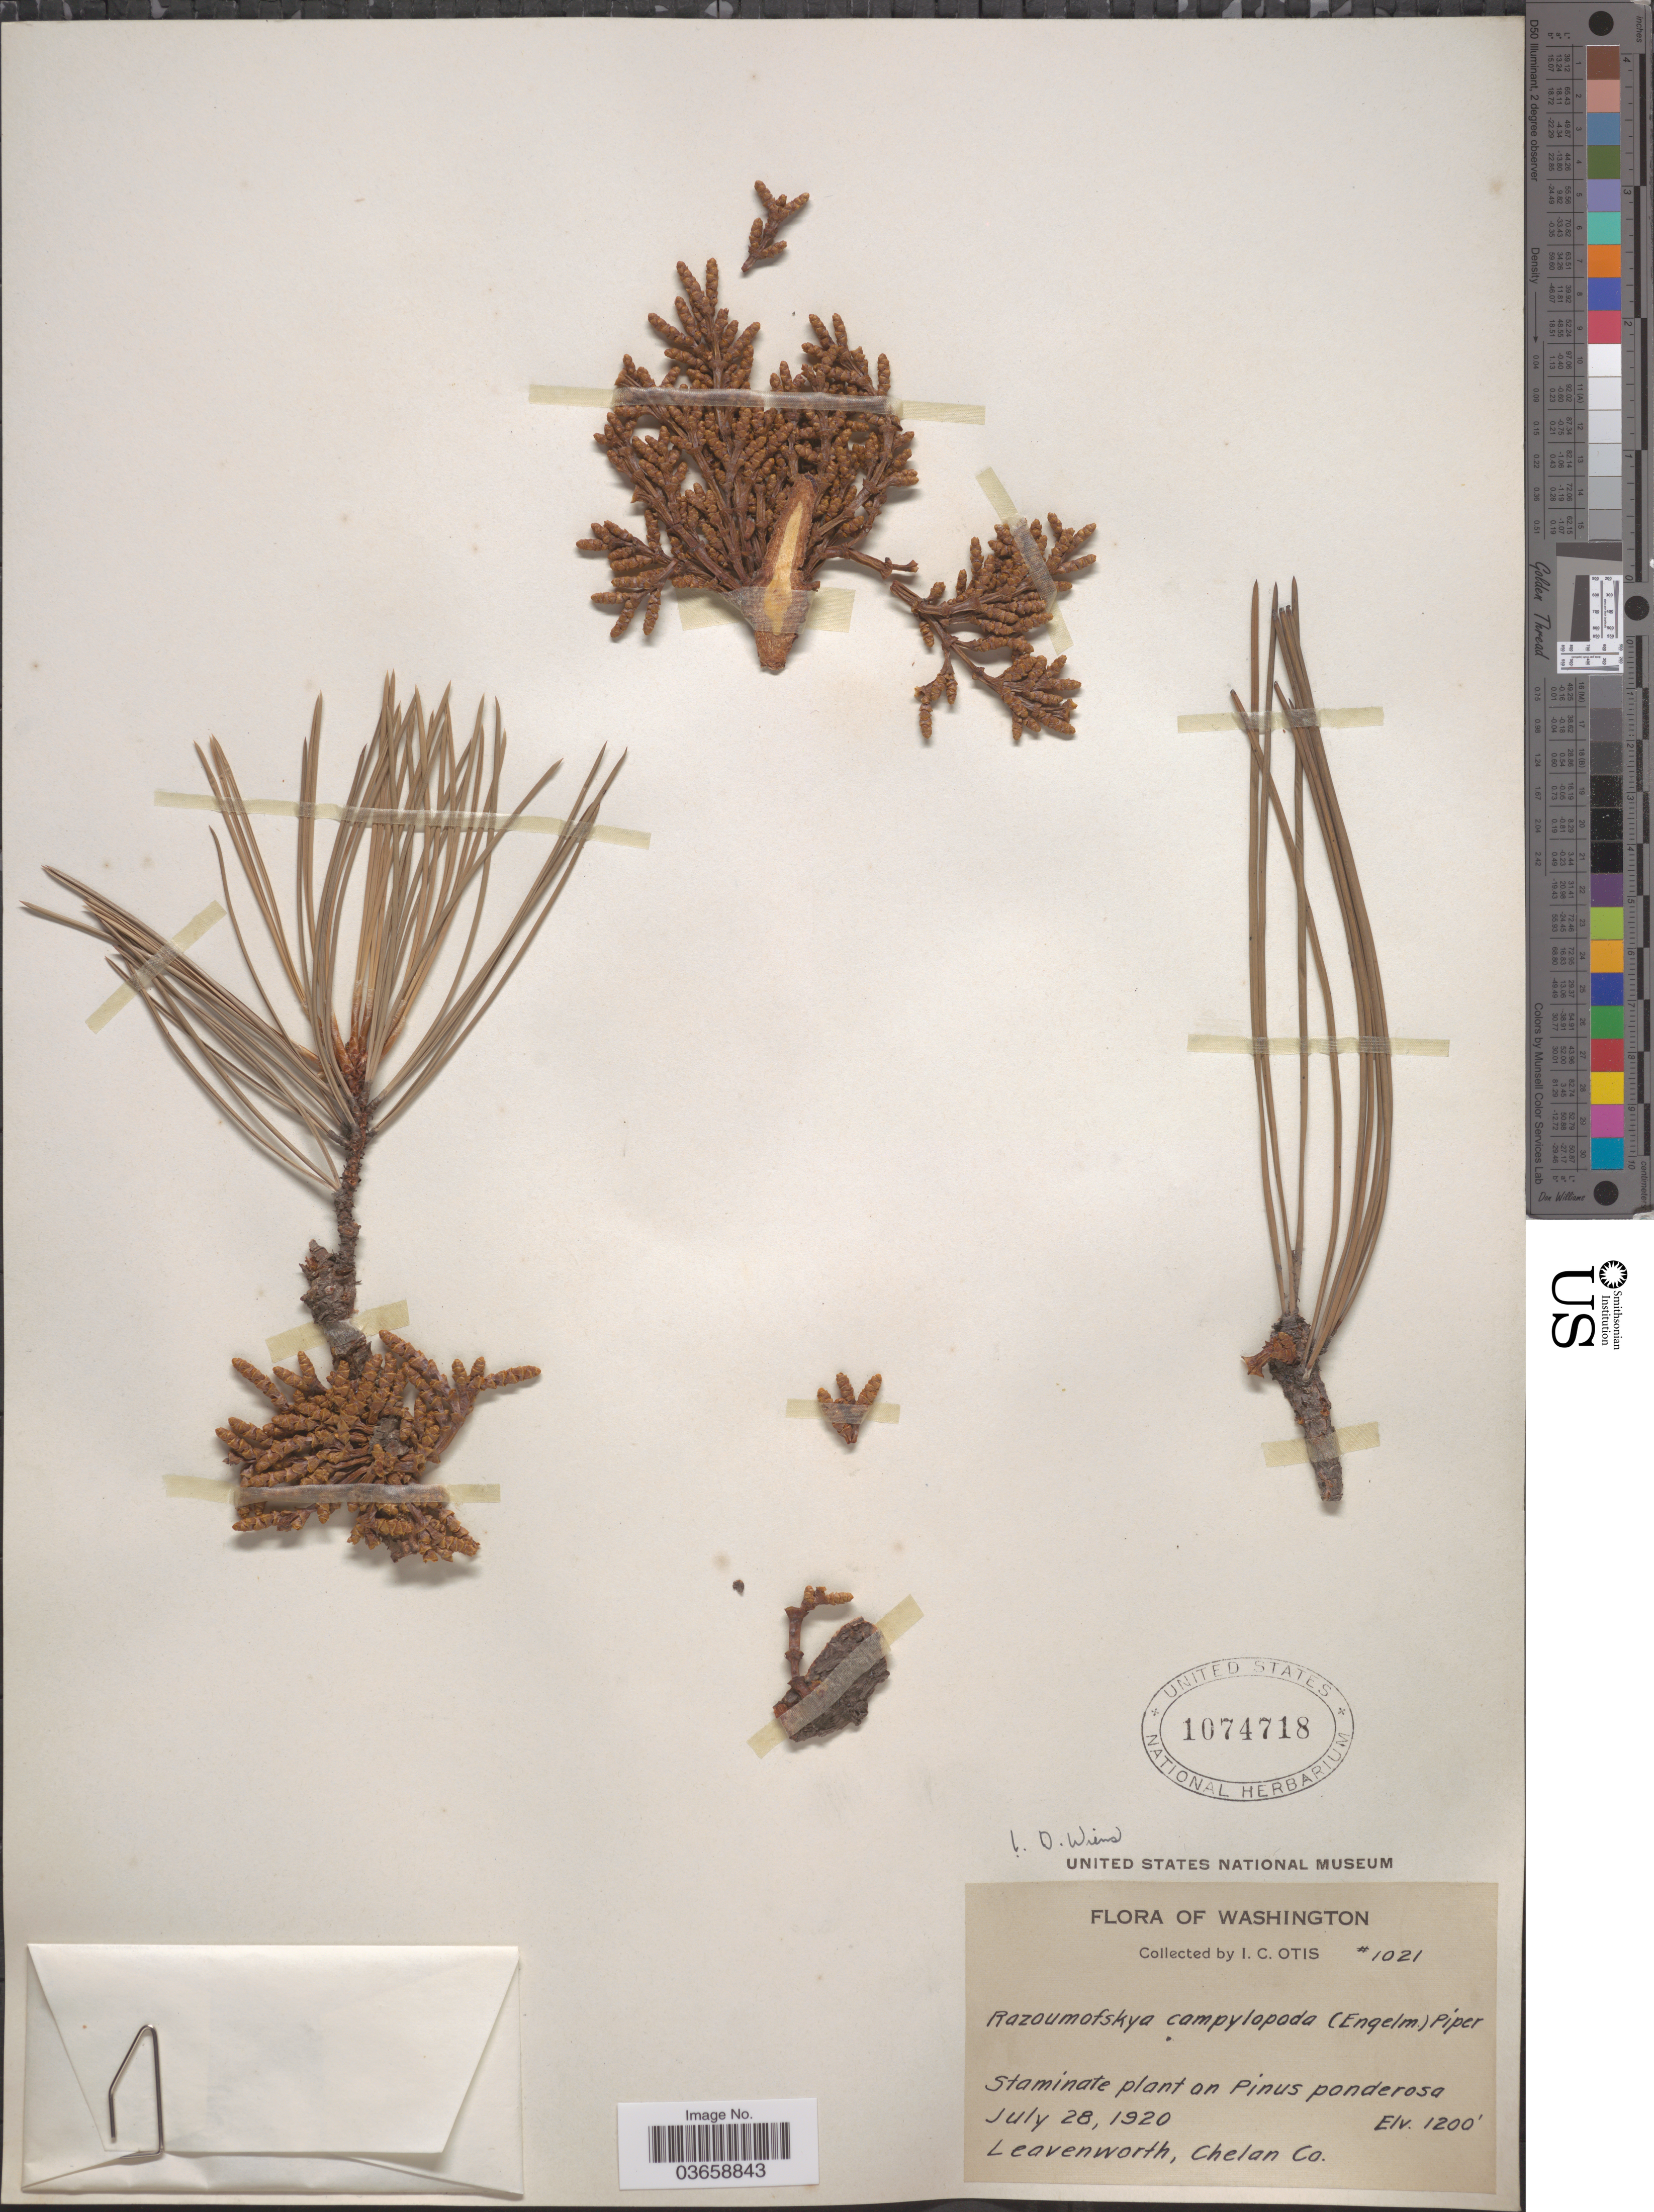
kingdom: Plantae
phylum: Tracheophyta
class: Magnoliopsida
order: Santalales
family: Viscaceae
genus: Arceuthobium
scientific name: Arceuthobium campylopodum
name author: Engelm.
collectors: I. C. Otis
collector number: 1021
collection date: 1920-07-28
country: United States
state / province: Washington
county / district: Chelan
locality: Leavenworth, Chelan Co.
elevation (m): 366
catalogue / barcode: US 1074718